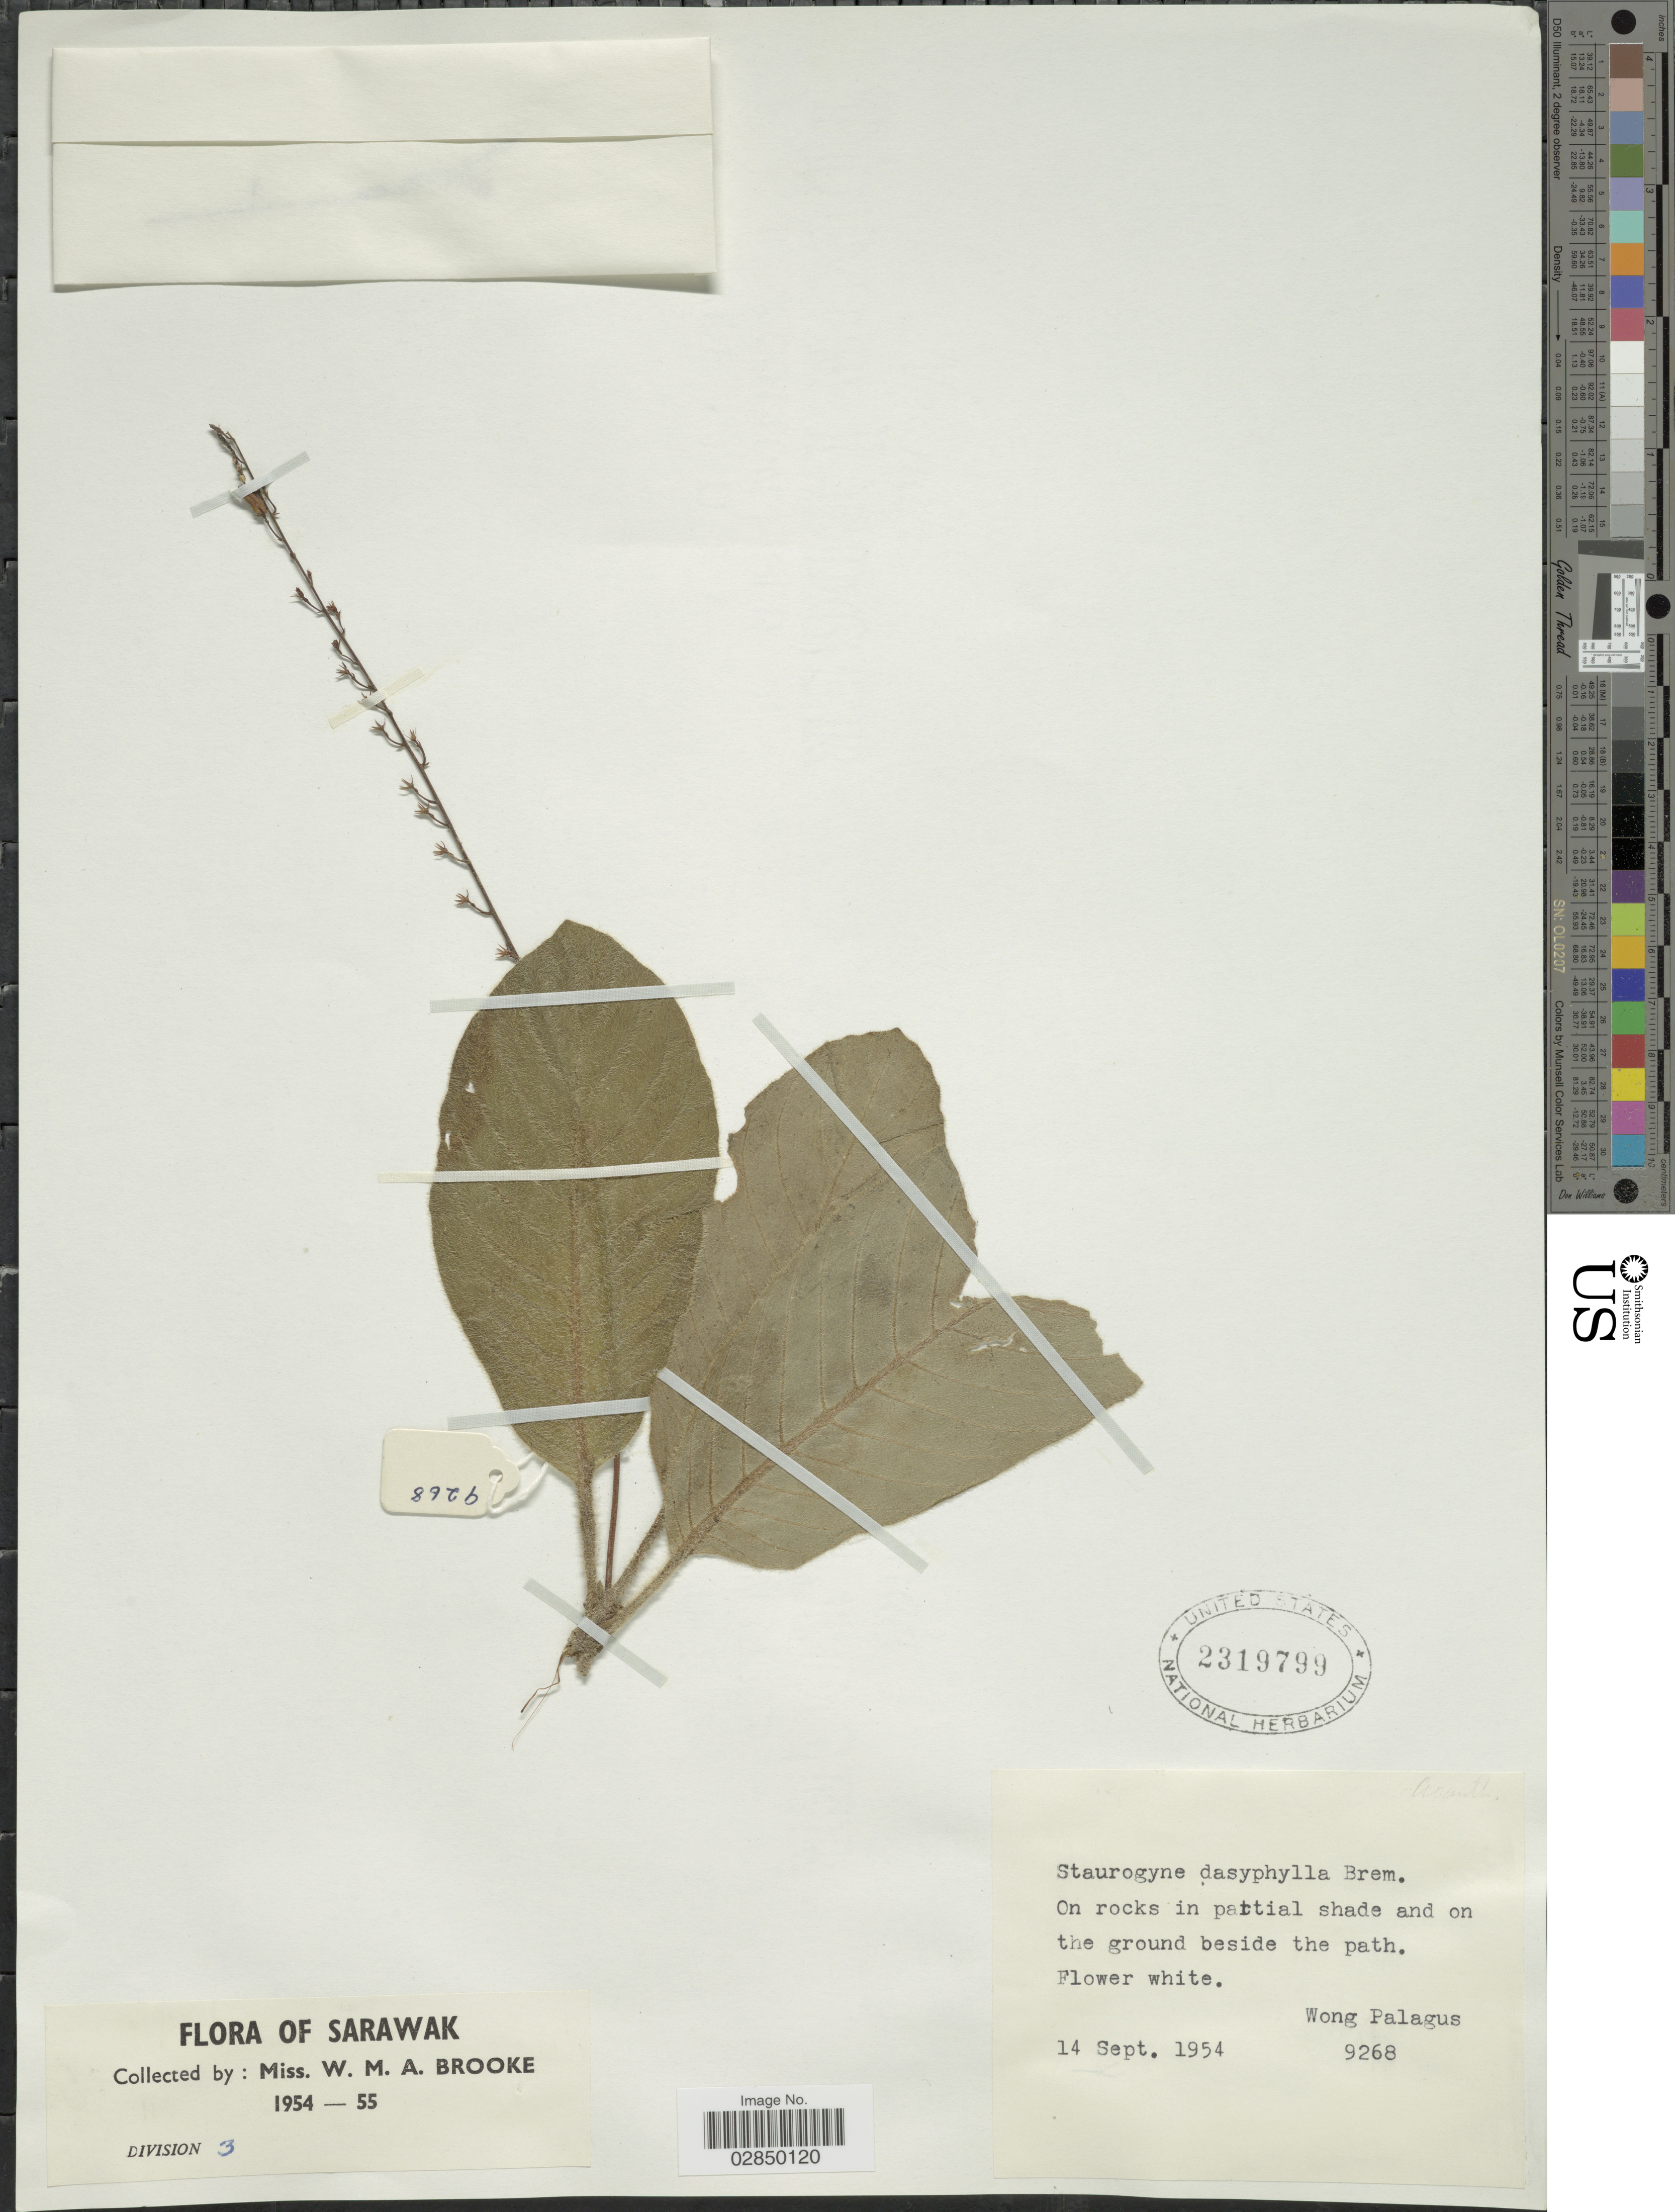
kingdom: Plantae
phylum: Tracheophyta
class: Magnoliopsida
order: Lamiales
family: Acanthaceae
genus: Staurogyne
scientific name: Staurogyne dasyphylla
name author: Bremek.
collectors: W. Brooke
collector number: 9268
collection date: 1954-09-14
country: Malaysia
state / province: Sarawak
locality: Wong Palagus.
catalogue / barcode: US 2319799